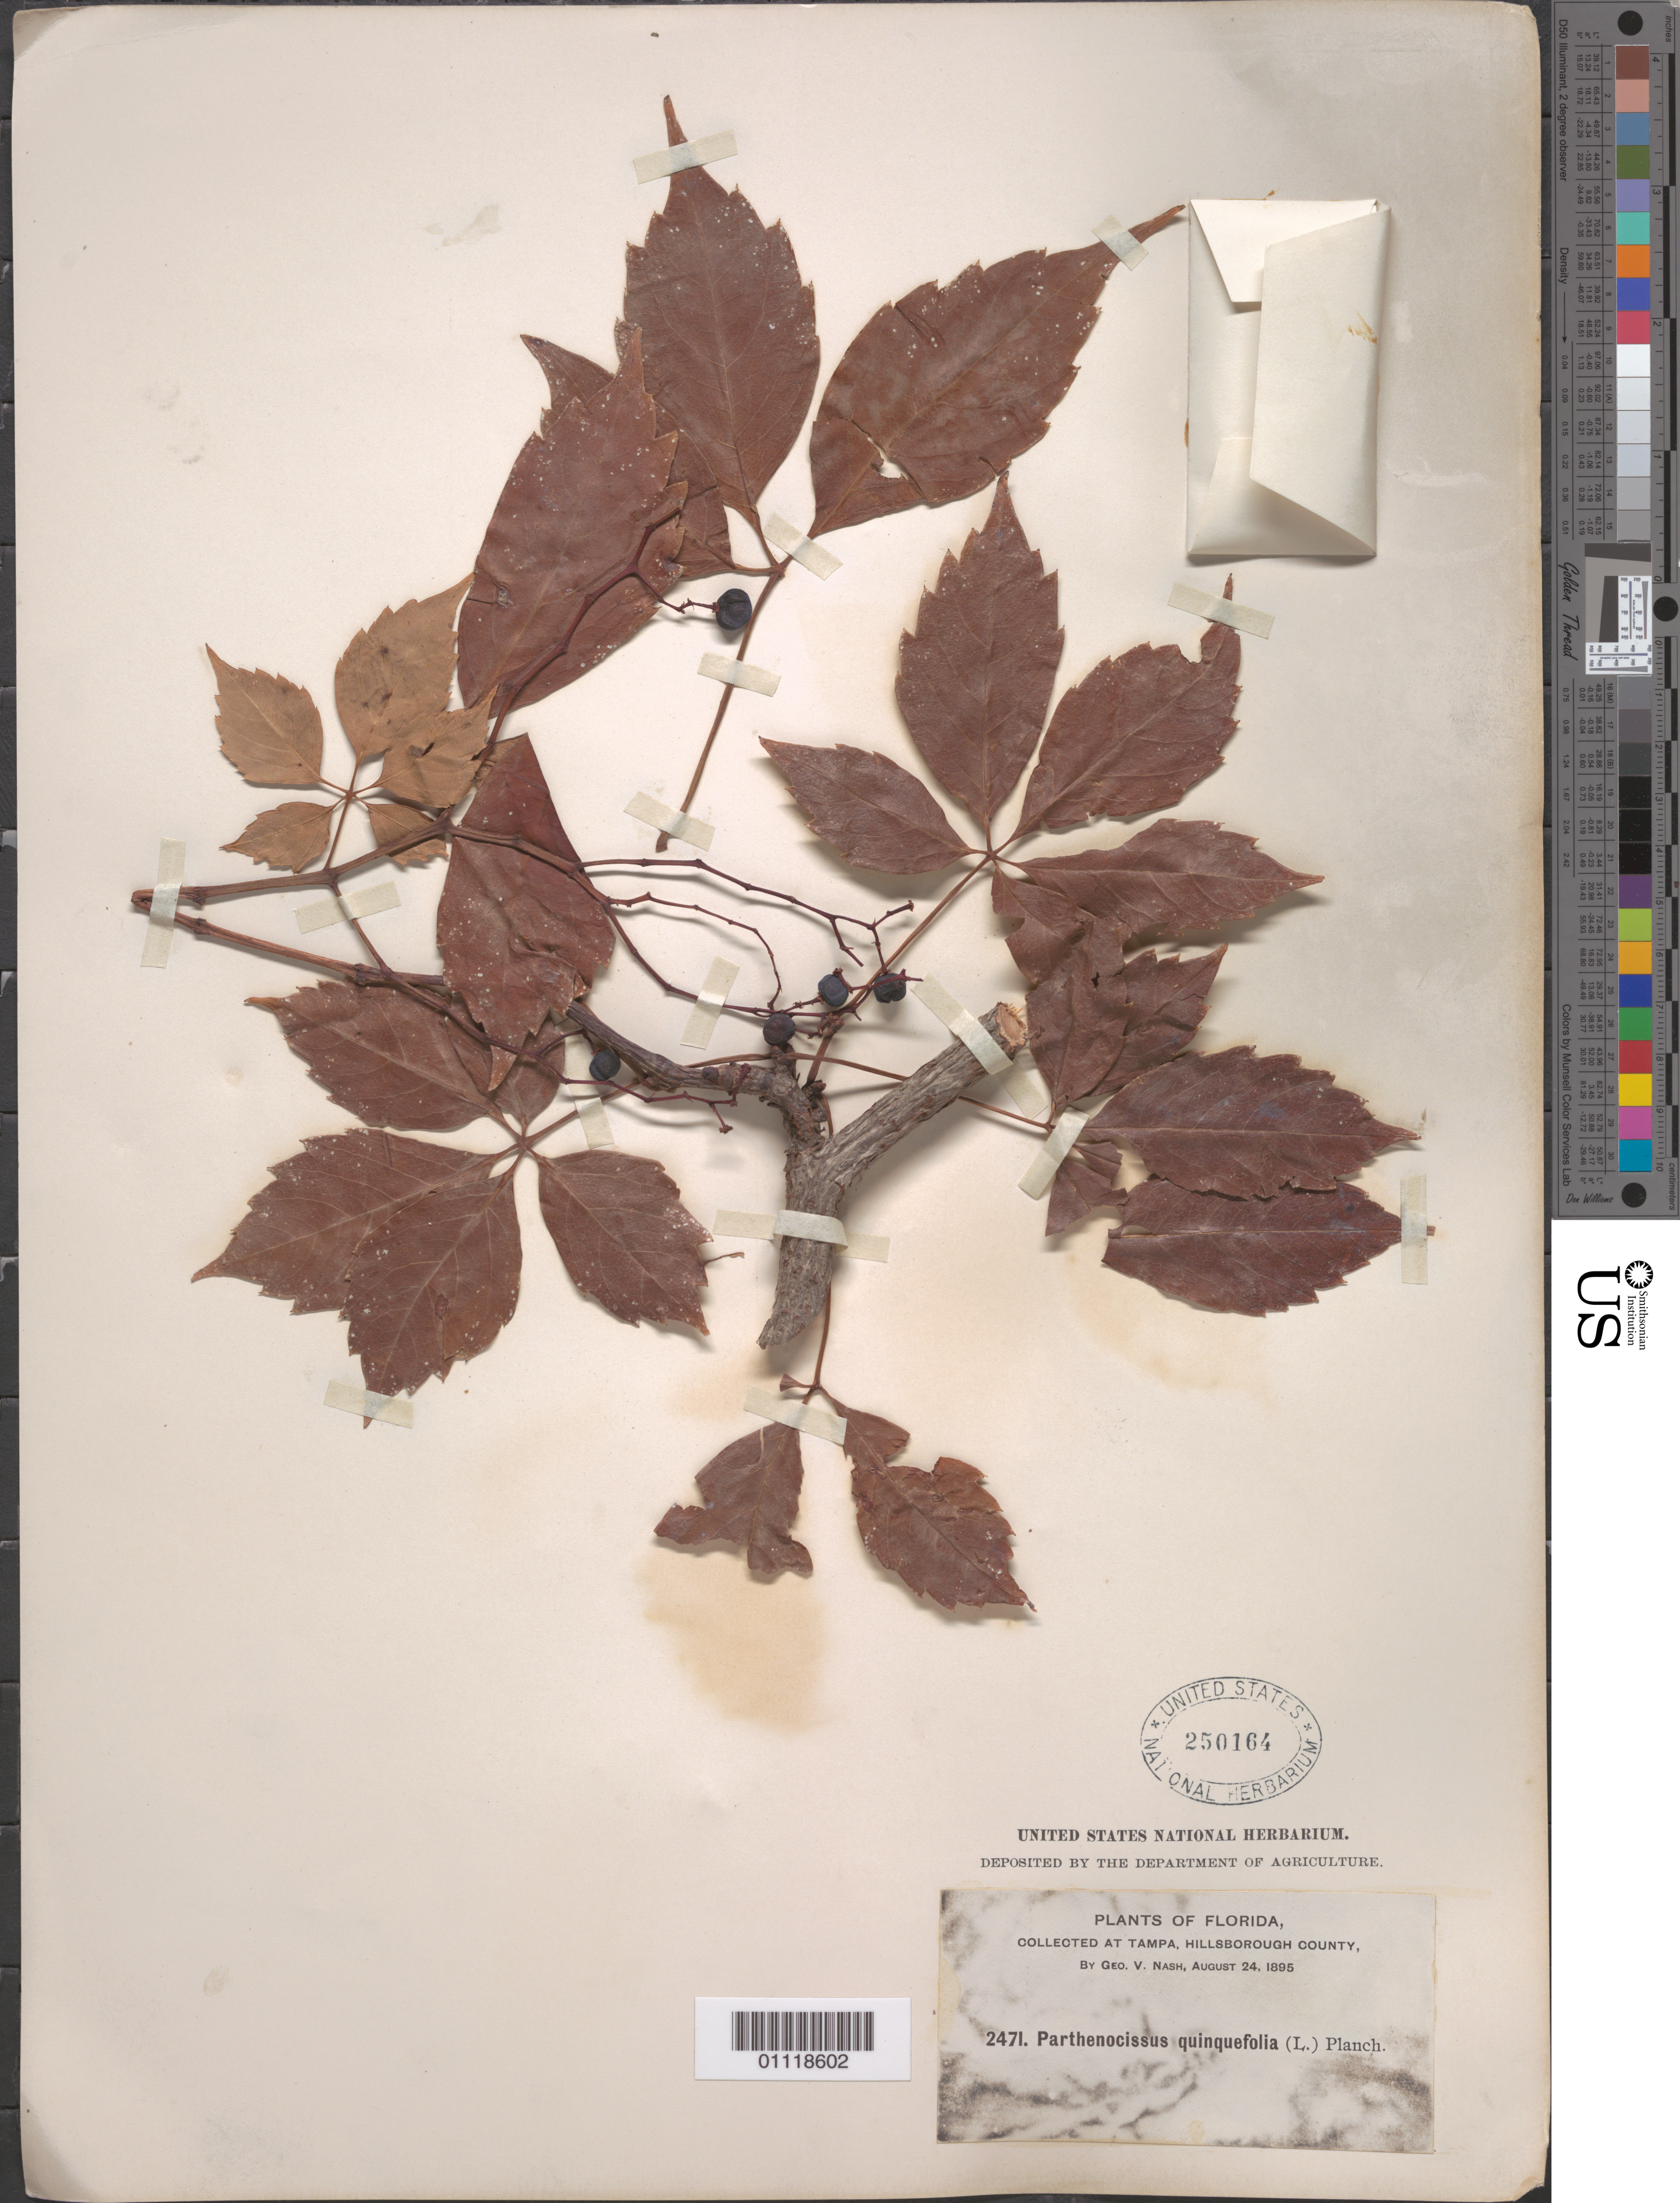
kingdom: Plantae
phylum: Tracheophyta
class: Magnoliopsida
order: Vitales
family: Vitaceae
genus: Parthenocissus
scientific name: Parthenocissus quinquefolia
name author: (L.) Planch.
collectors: G. V. Nash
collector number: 2471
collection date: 1895-08-24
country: United States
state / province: Florida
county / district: Hillsborough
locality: Tampa.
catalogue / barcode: US 250164